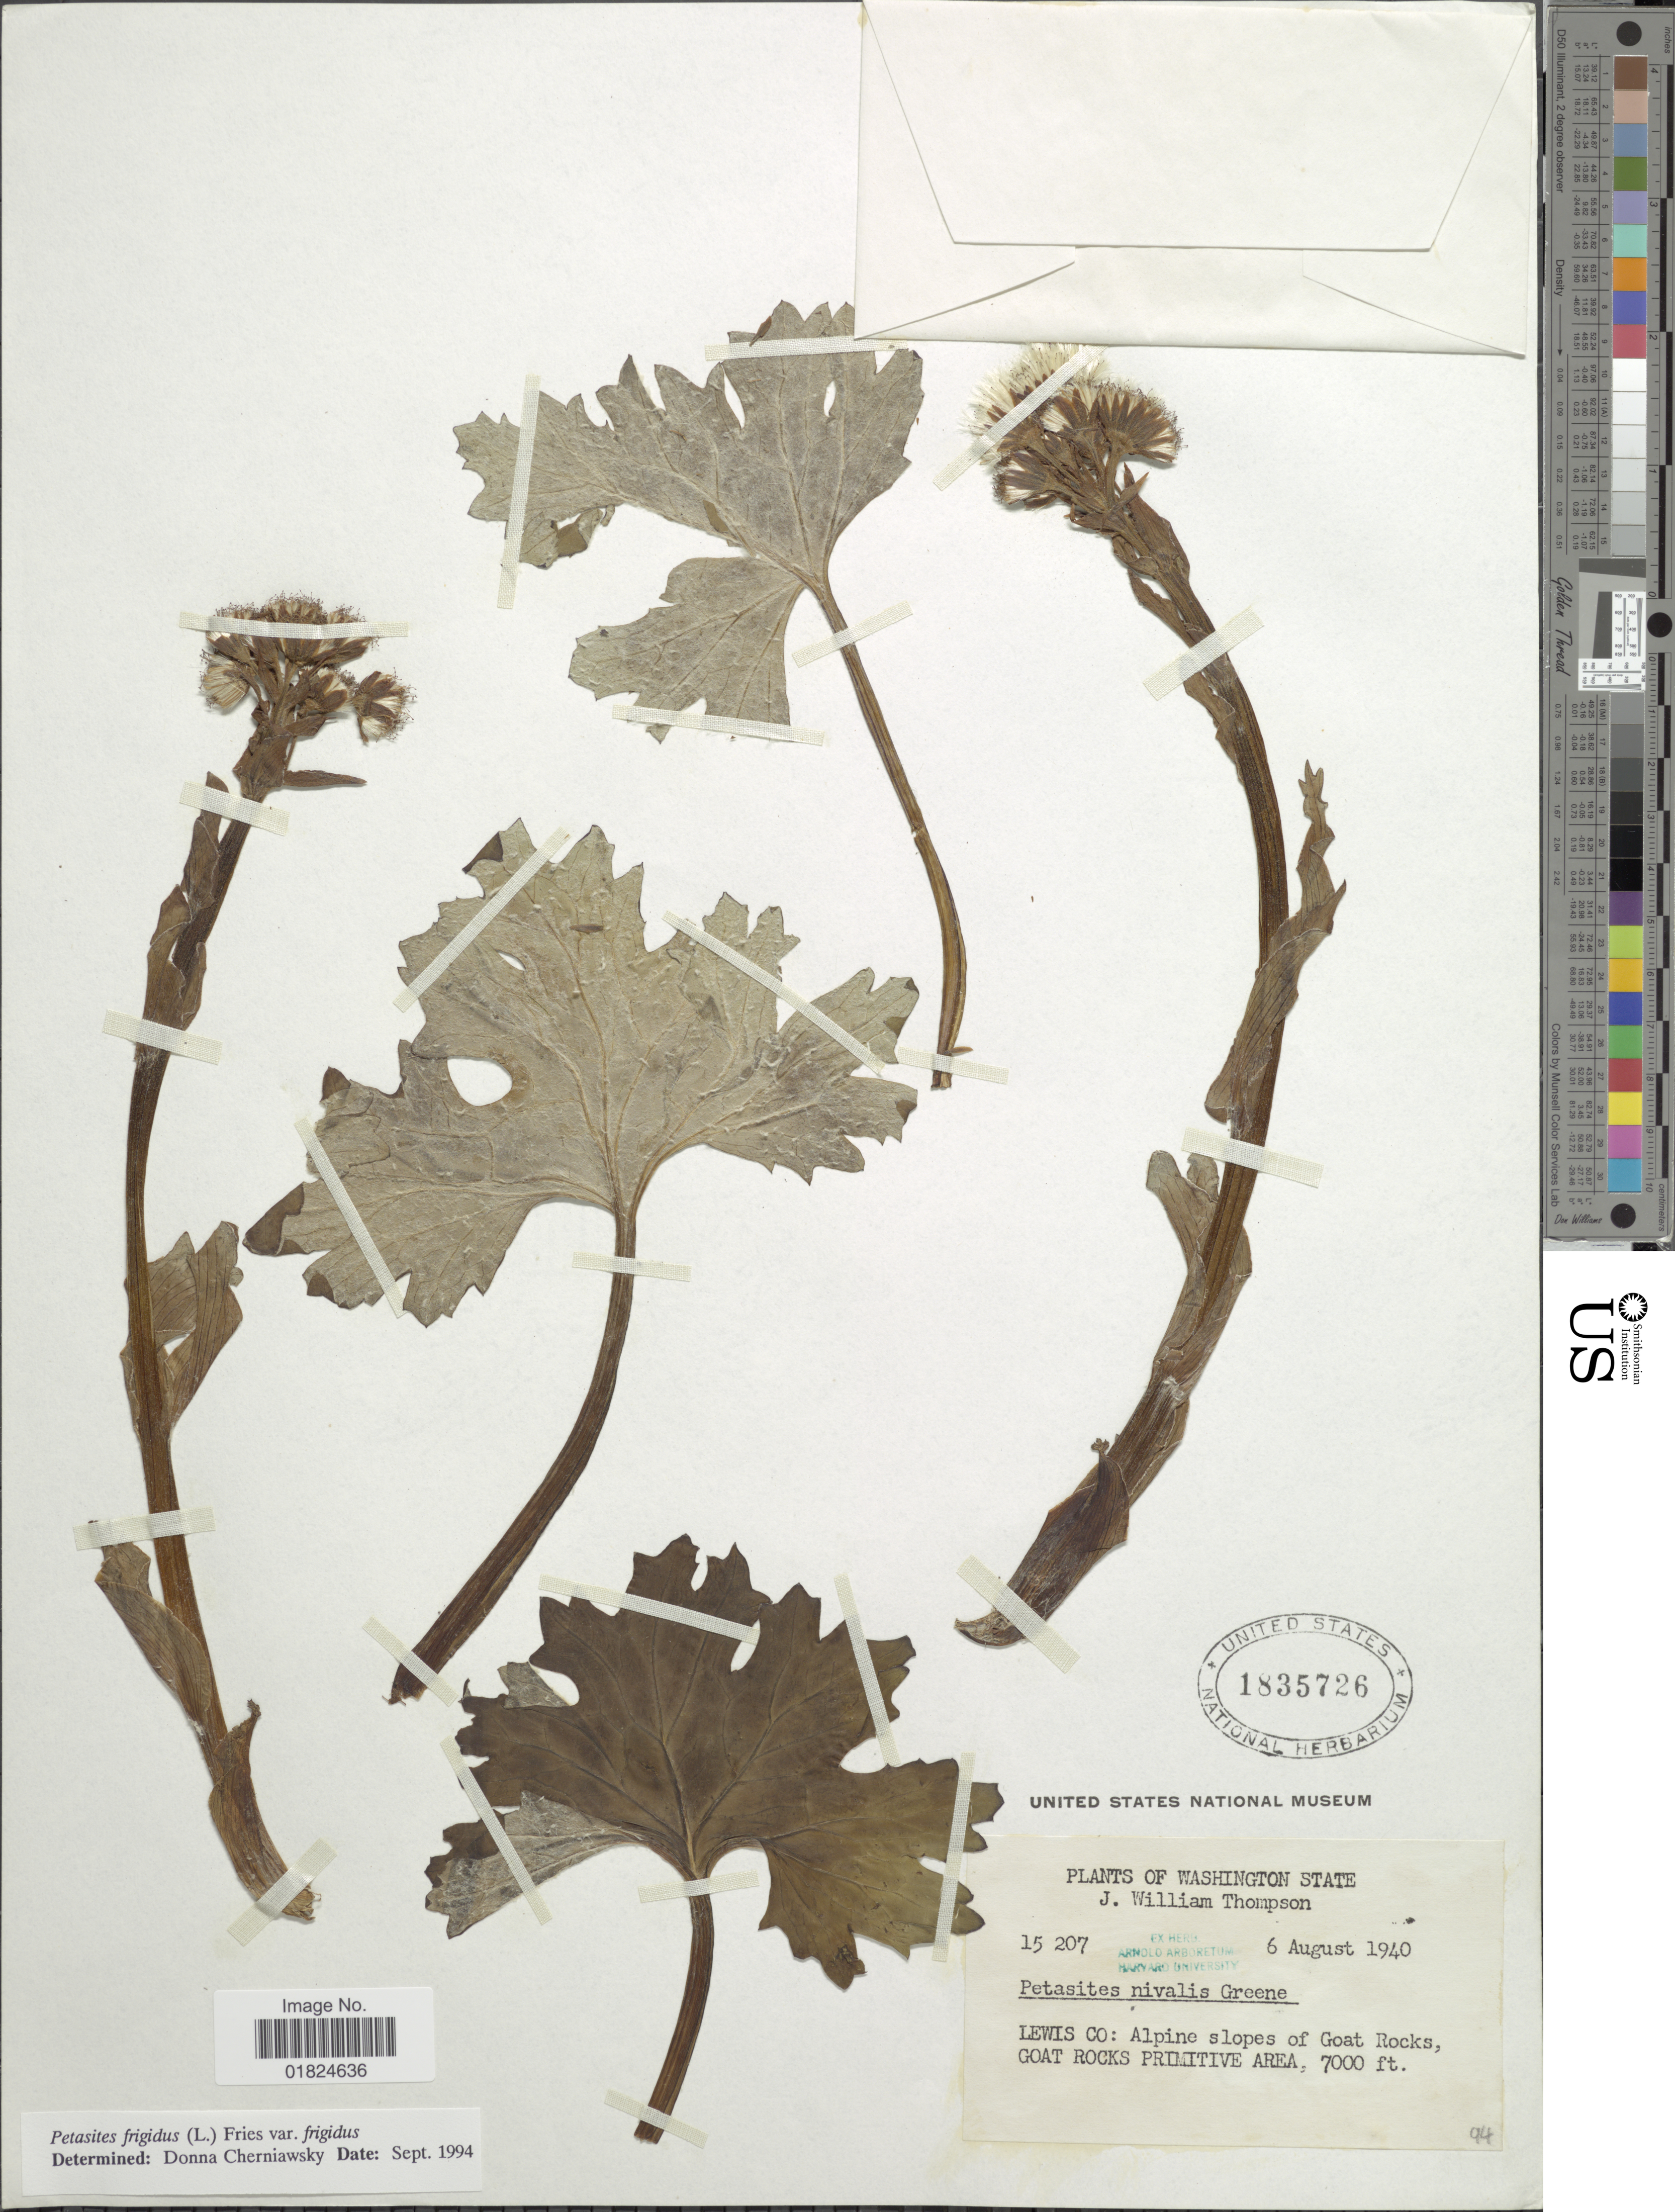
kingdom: Plantae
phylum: Tracheophyta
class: Magnoliopsida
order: Asterales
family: Asteraceae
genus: Petasites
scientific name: Petasites frigidus var. frigidus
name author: (L.) Fr.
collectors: J. W. Thompson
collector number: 15207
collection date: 1940-08-06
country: United States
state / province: Washington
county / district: Lewis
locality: Washington State. Lewis Co: Alpine slopes of Goat Rocks, Goat Rocks Primitive Area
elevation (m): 2134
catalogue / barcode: US 1835726